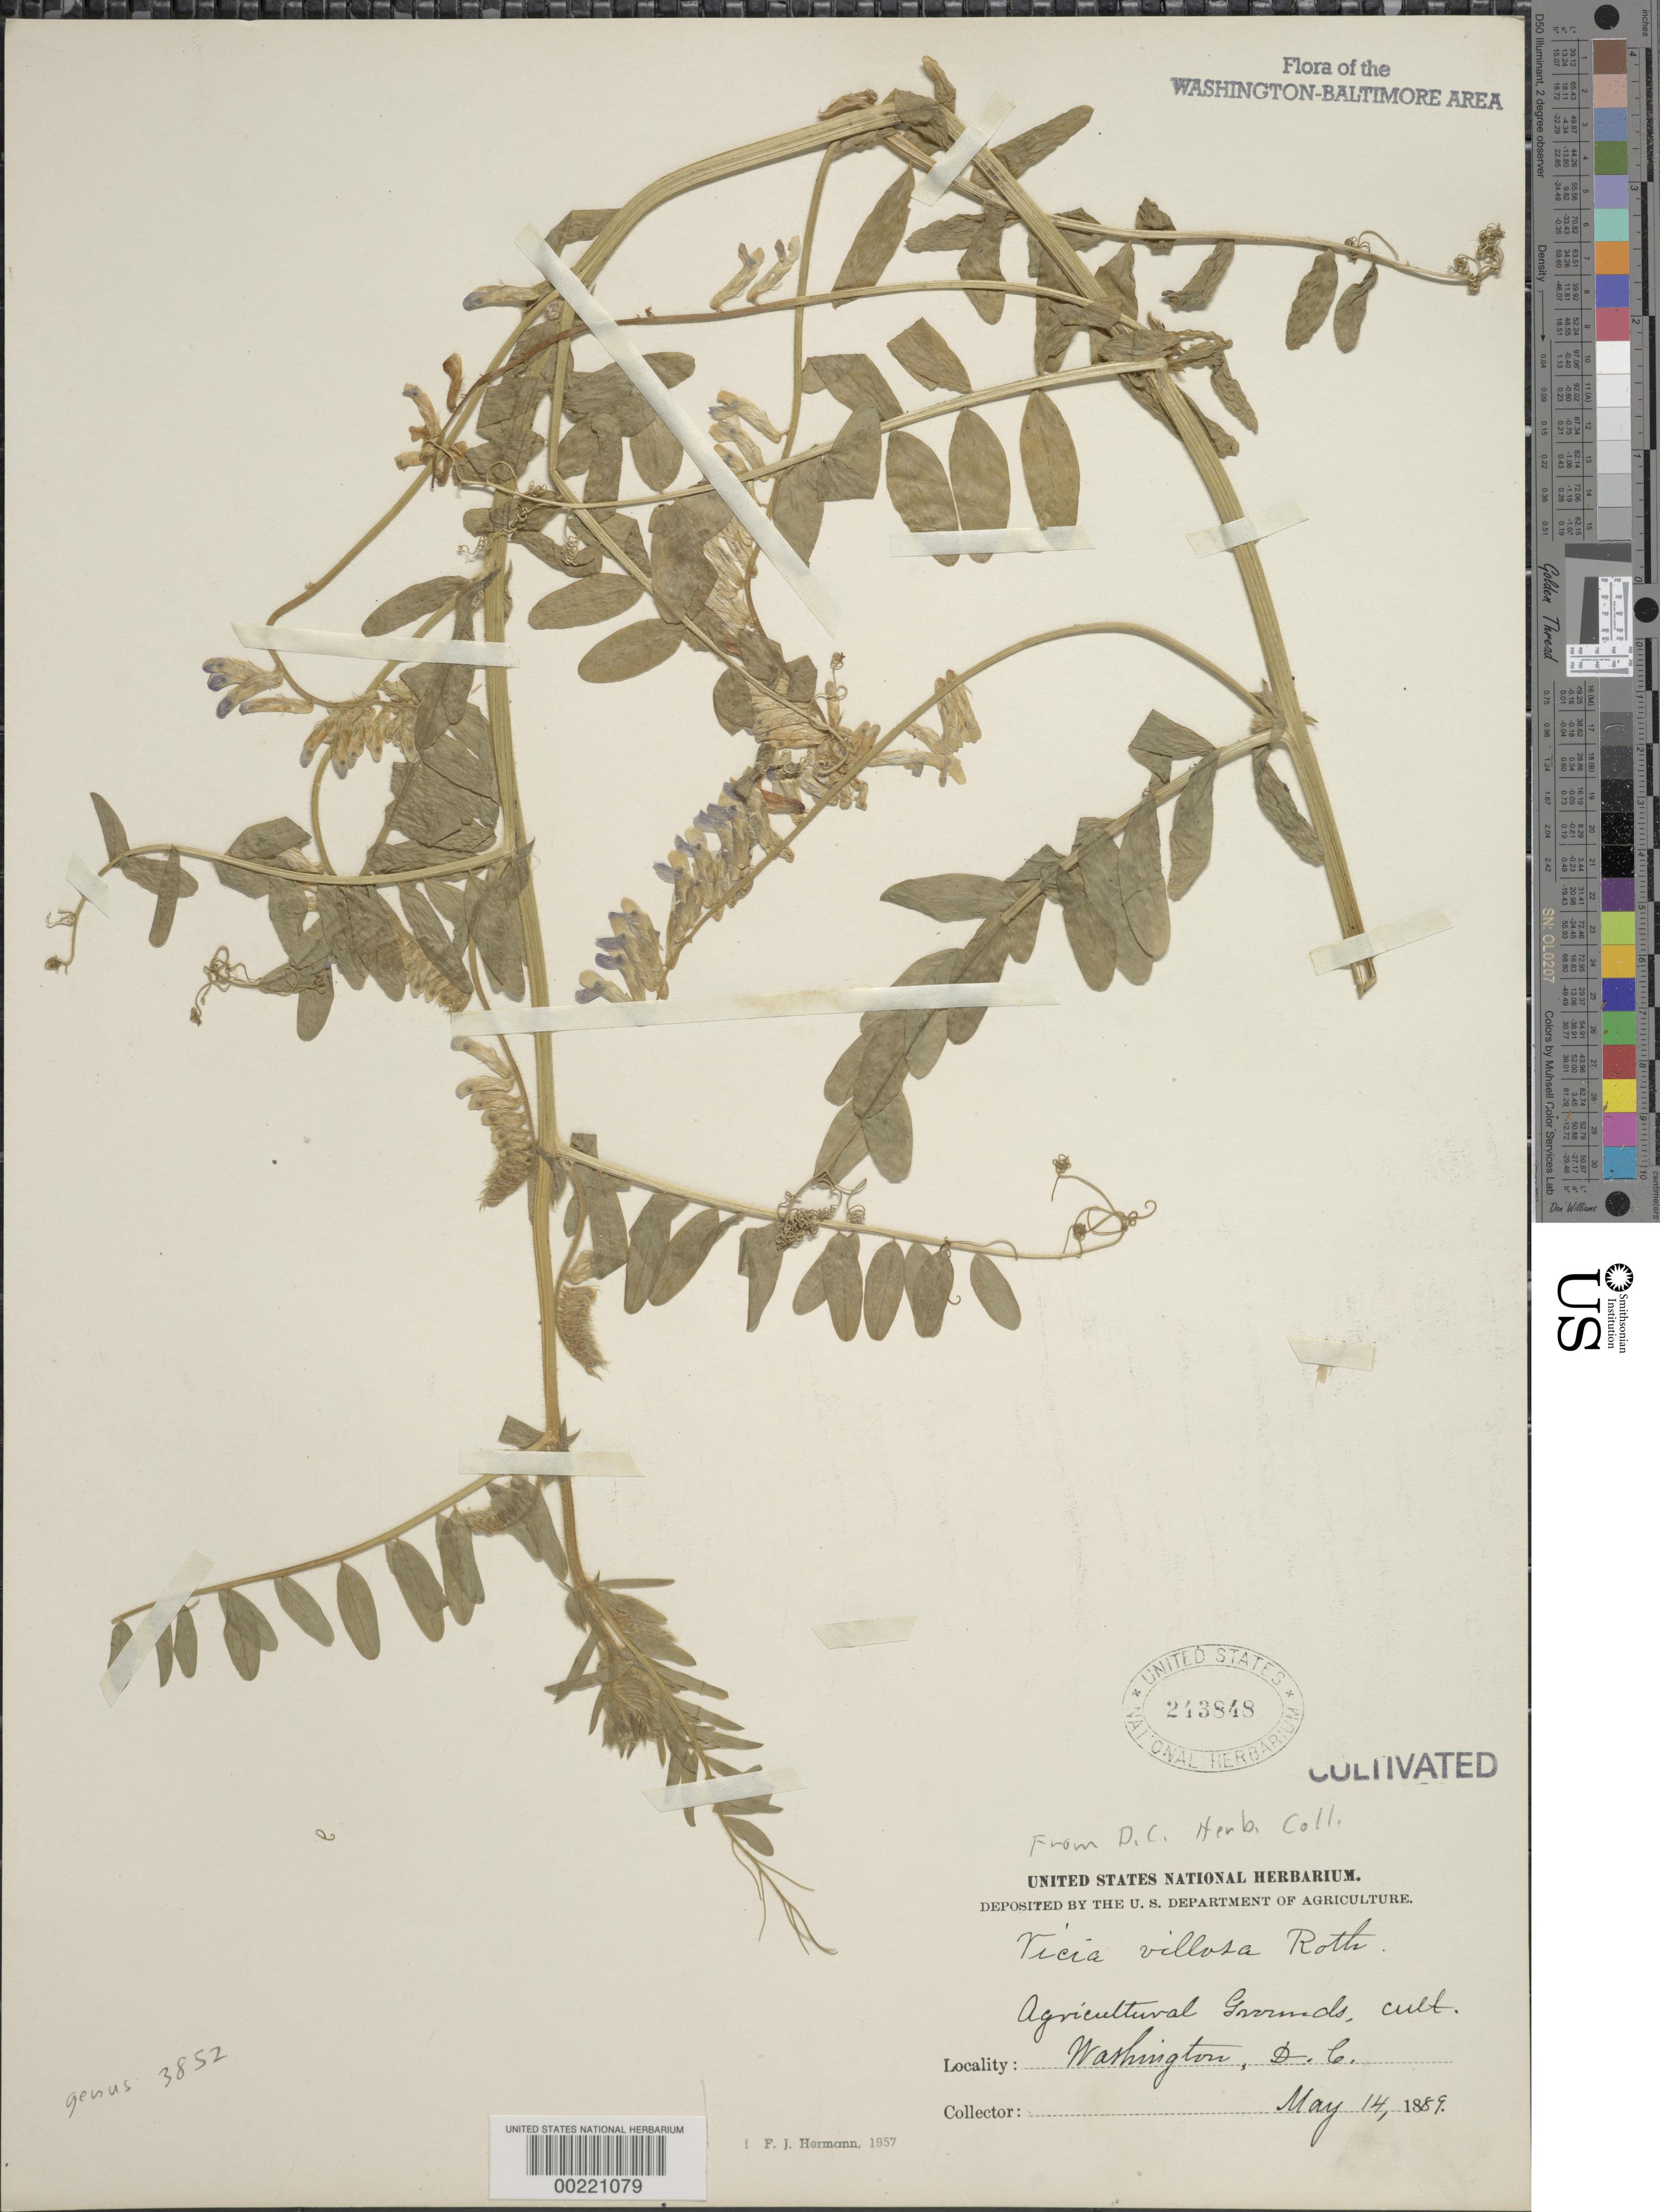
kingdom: Plantae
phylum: Tracheophyta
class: Magnoliopsida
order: Fabales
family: Fabaceae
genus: Vicia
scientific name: Vicia villosa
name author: Roth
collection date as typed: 14 May 1889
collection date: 1889-05-14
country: United States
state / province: District of Columbia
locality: Department of Agriculture grounds, Washington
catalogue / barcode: US 243848